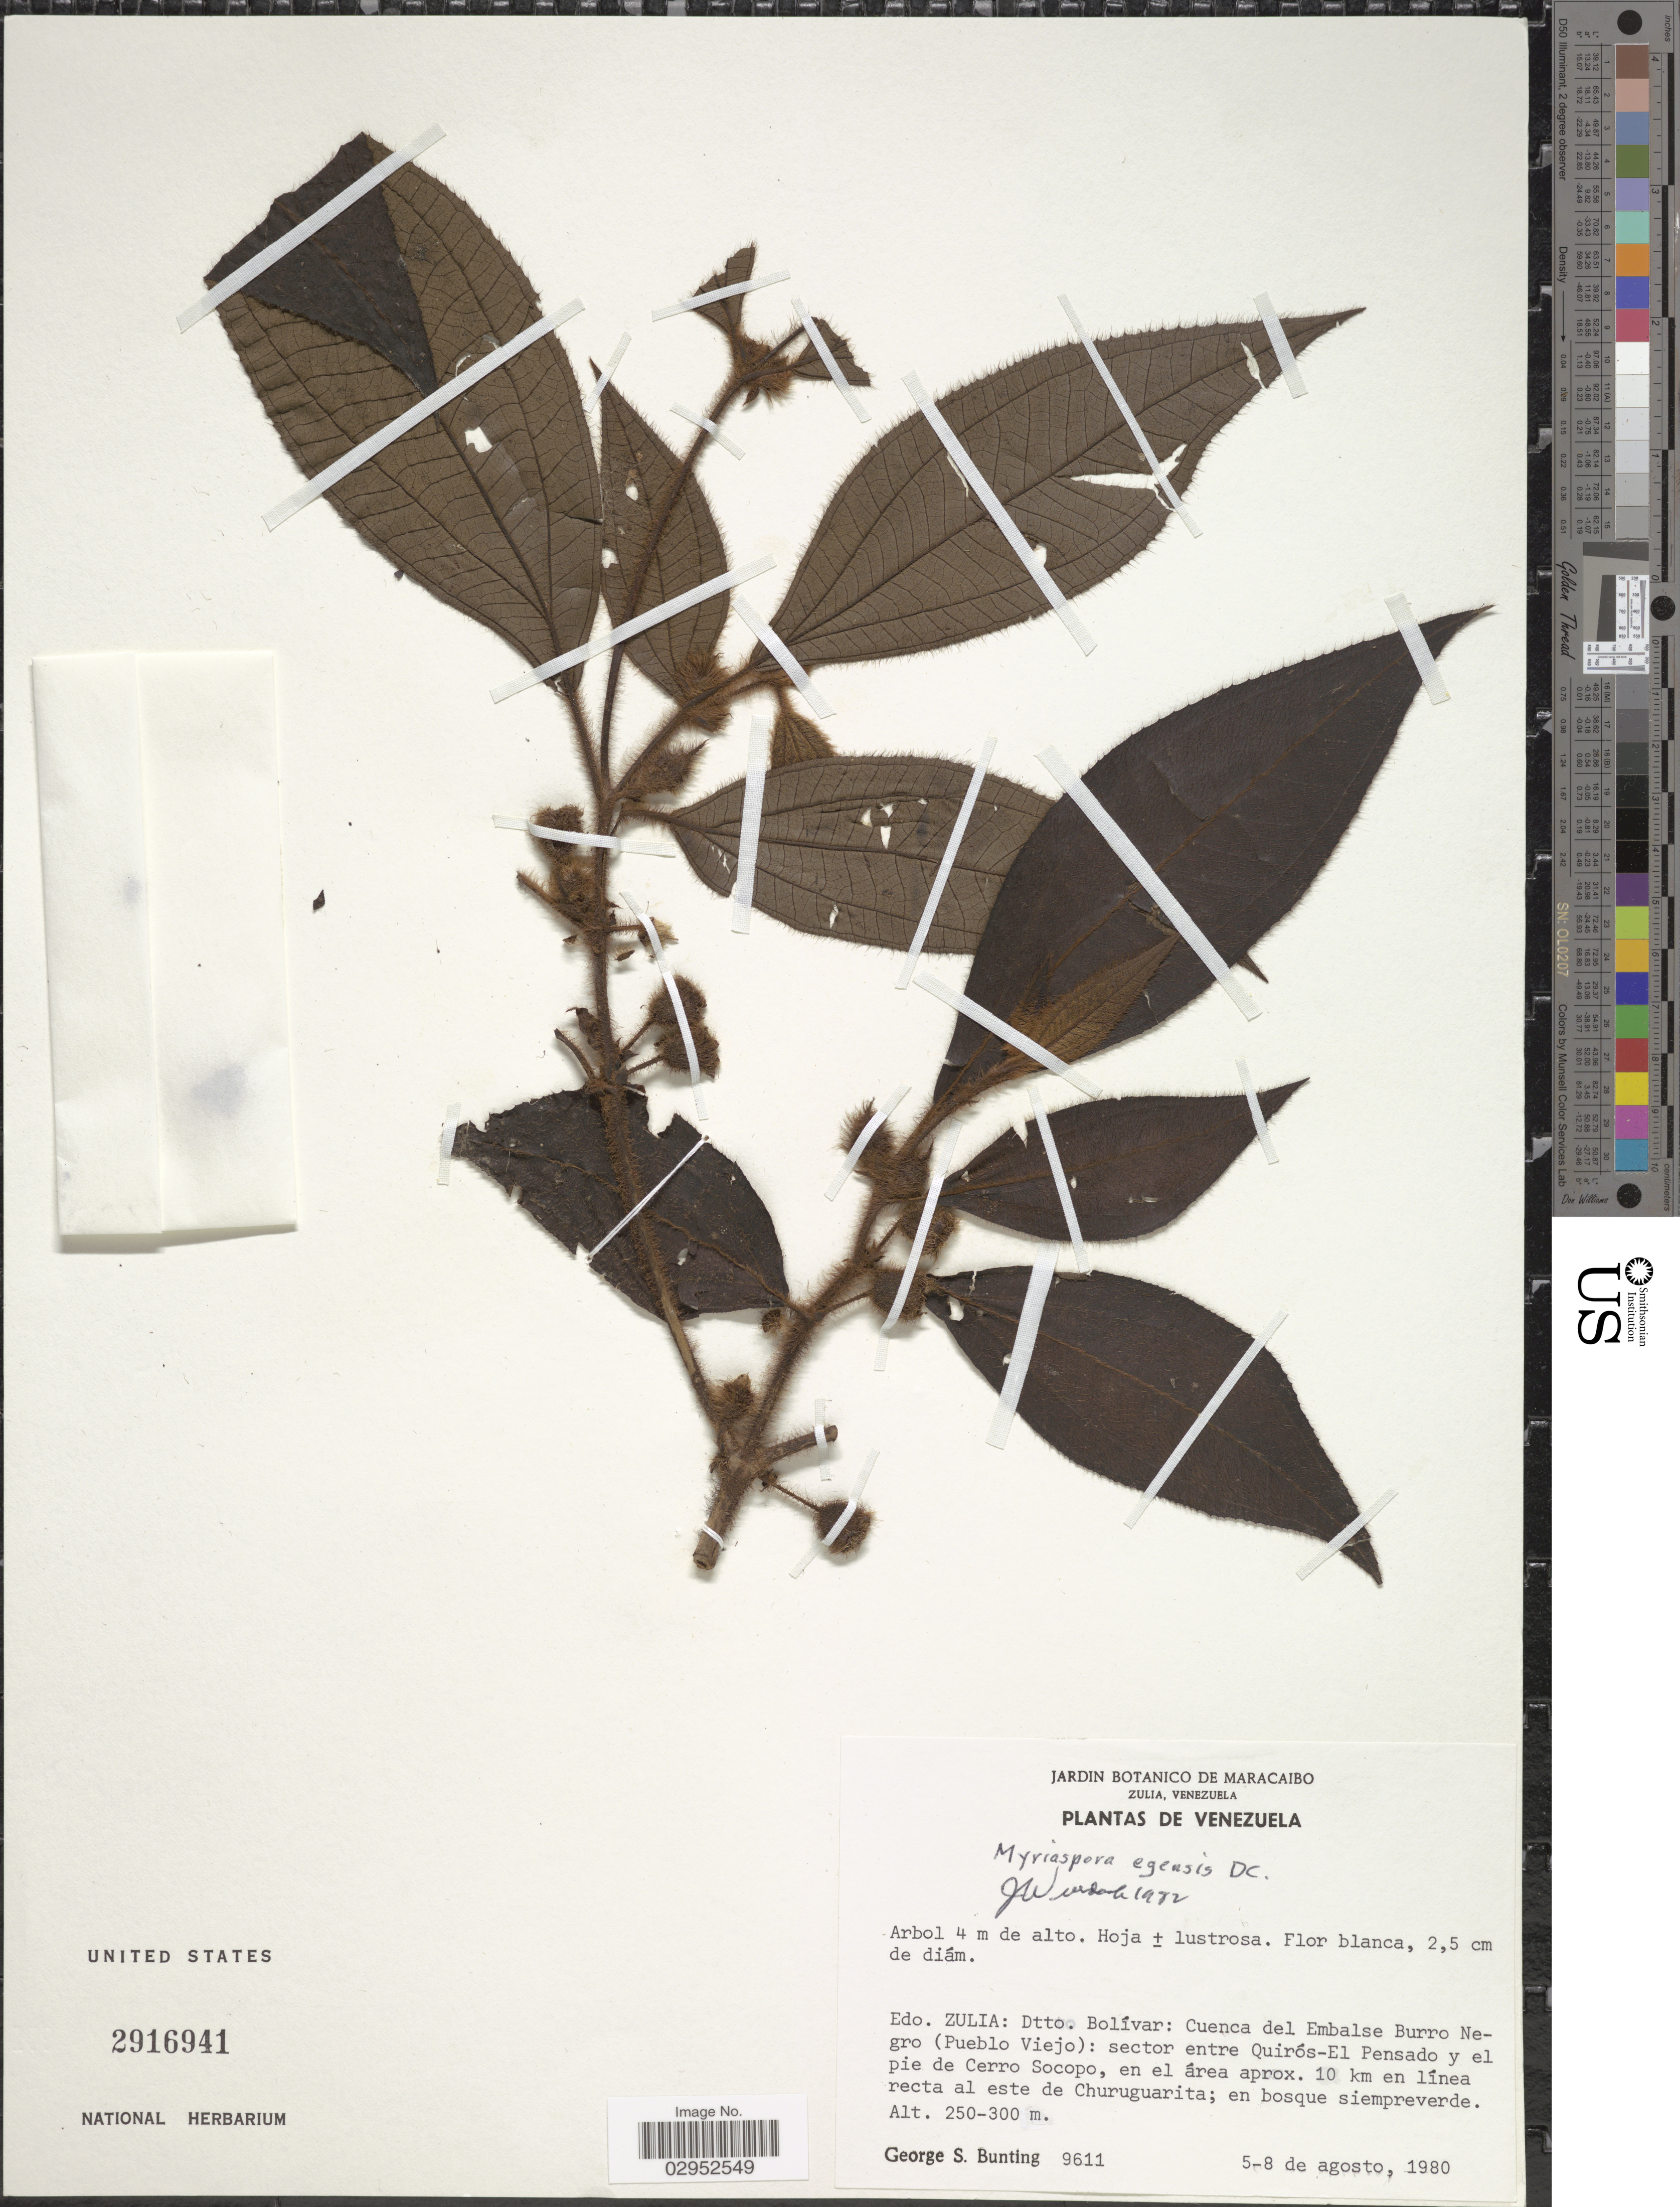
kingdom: Plantae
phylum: Tracheophyta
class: Magnoliopsida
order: Myrtales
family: Melastomataceae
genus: Bellucia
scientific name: Bellucia egensis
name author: (DC.) Penneys et al.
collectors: G. S. Bunting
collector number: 9611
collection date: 1980-08-05/1980-08-08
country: Venezuela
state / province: Zulia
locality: Dtto. Bolívar: Cuenca del Embalse Burro Negro (Pueblo Viejo): sector entre Quirós-El Pensado y el pie de Cerro Socopo, en el área approx. 10 km en línea recta al este de Churuguarita.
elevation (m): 250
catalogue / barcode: US 2916941